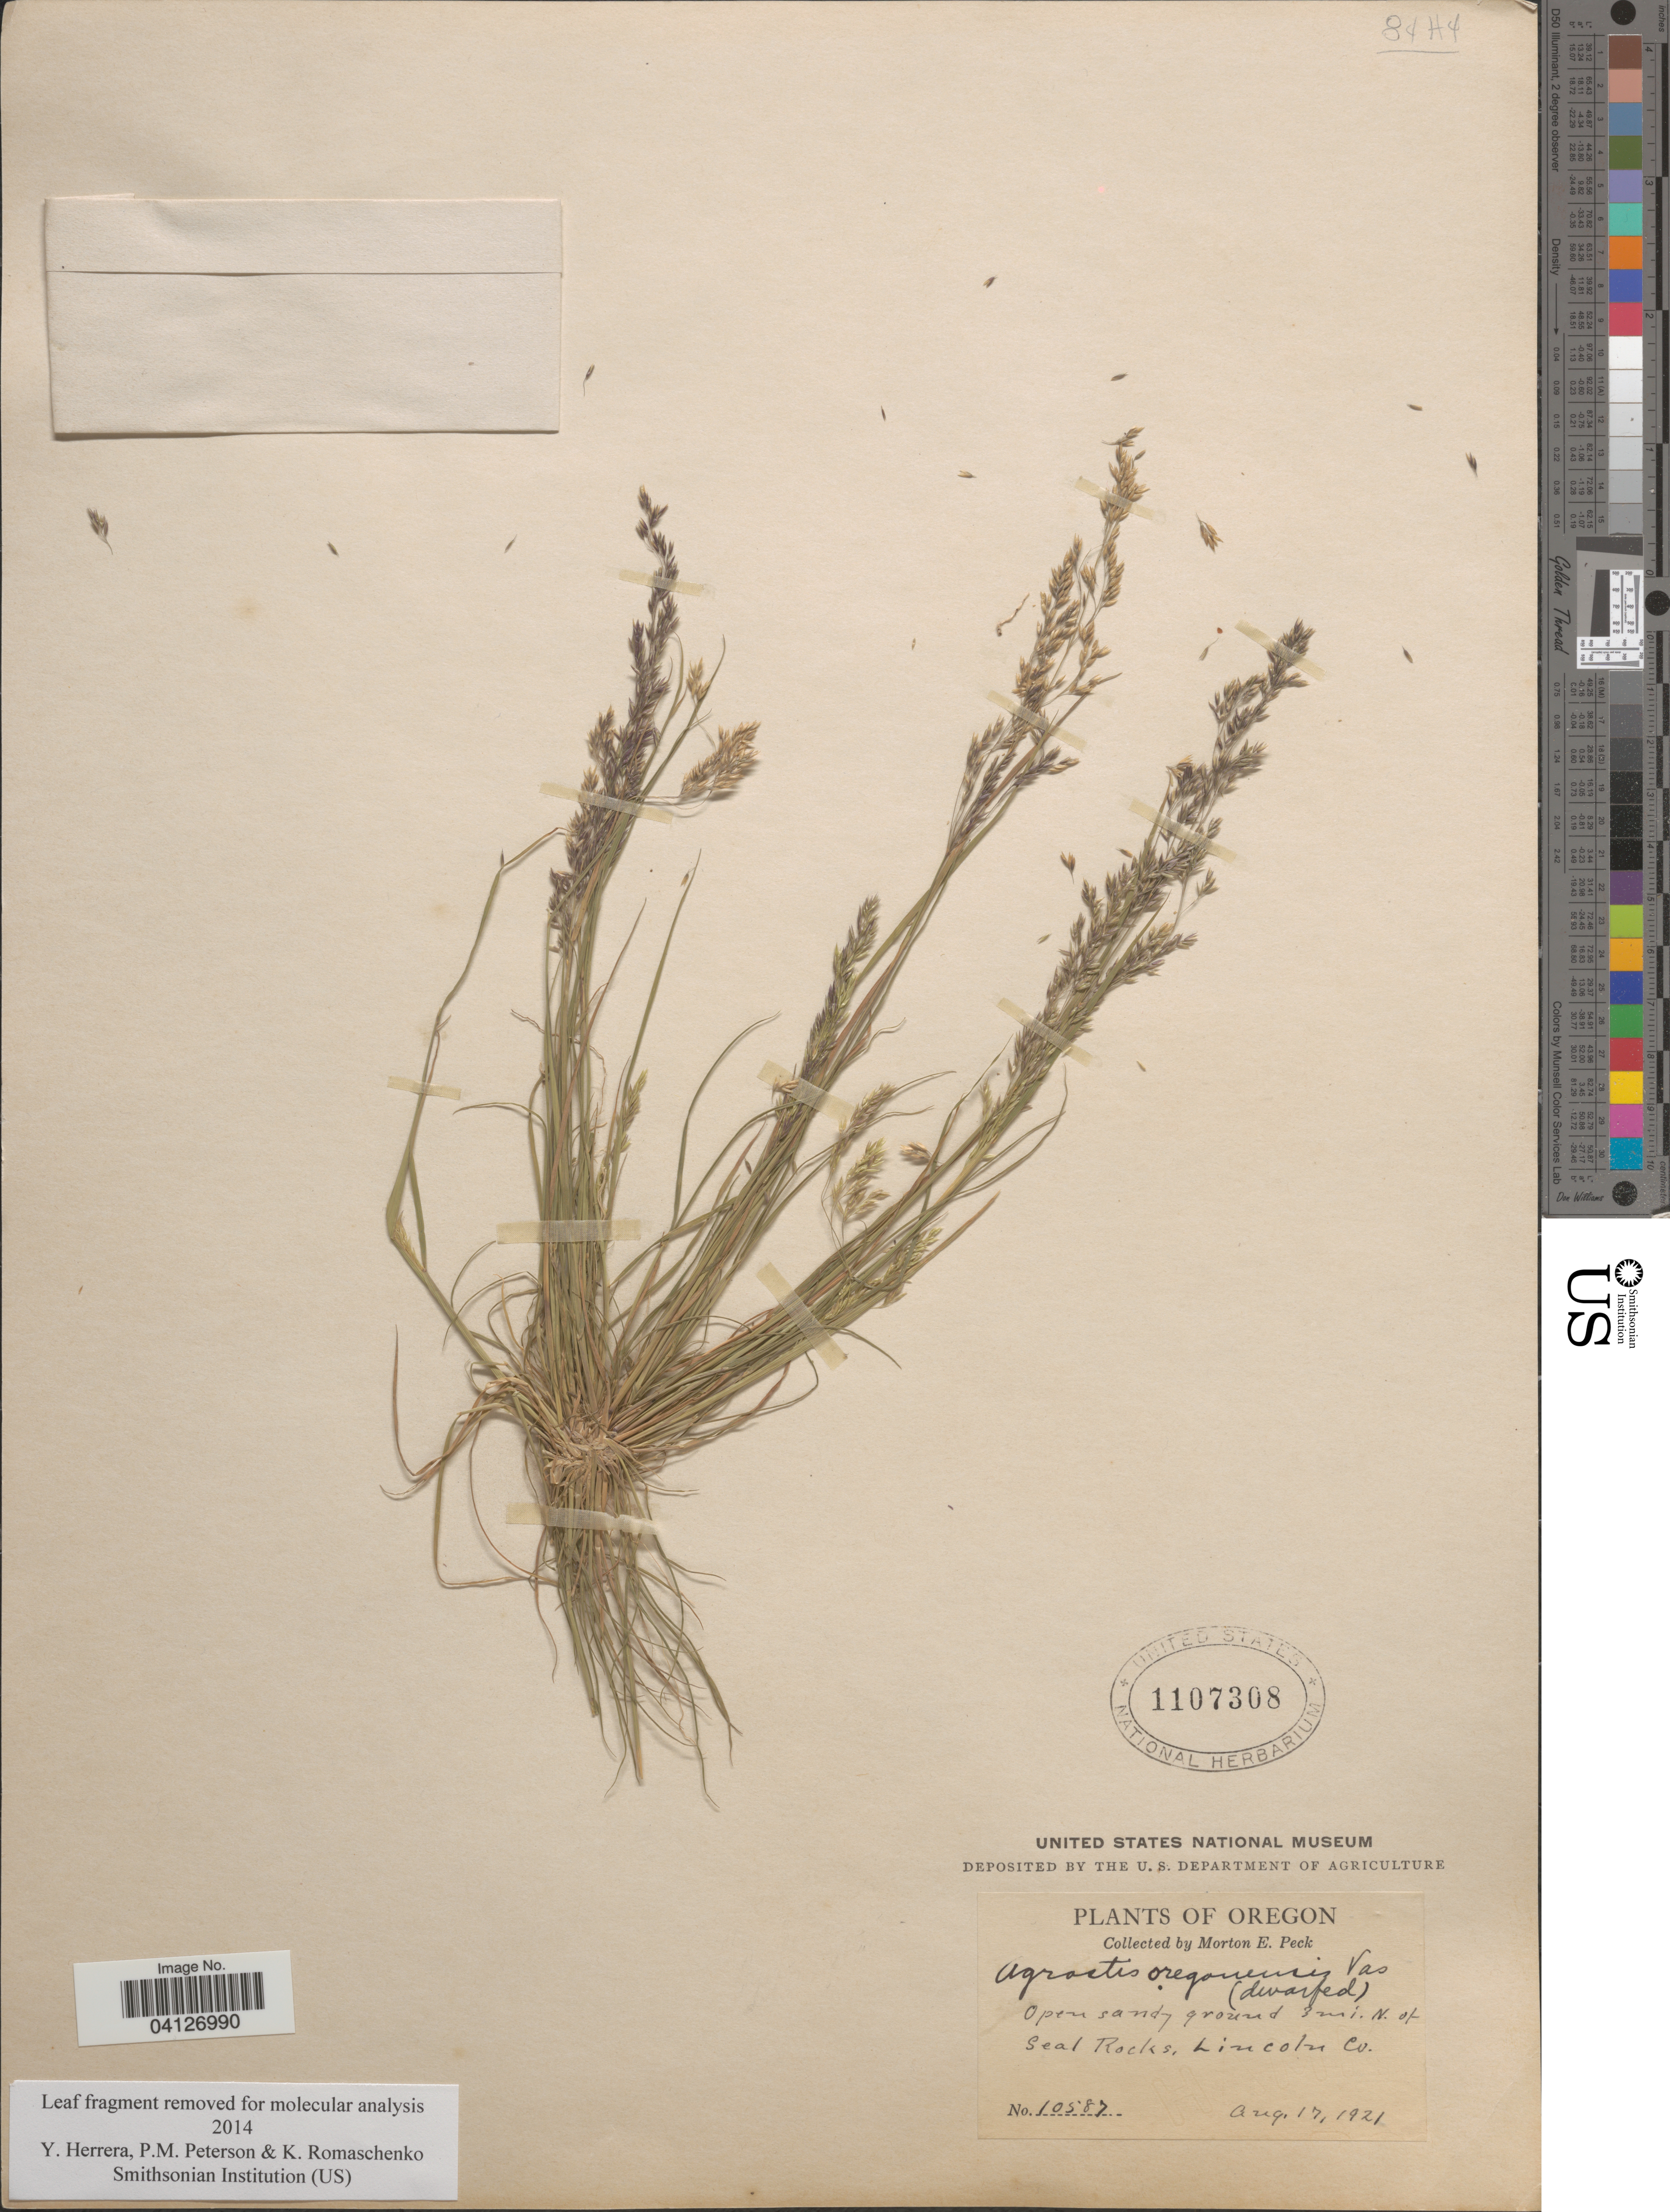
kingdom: Plantae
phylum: Tracheophyta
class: Liliopsida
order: Poales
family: Poaceae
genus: Agrostis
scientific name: Agrostis oregonensis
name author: Vasey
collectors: M. E. Peck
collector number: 10587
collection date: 1921-08-17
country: United States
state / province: Oregon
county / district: Lincoln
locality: Open sandy ground 3 mi. N. of Seal Rocks, Lincoln Co.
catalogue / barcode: US 1107308